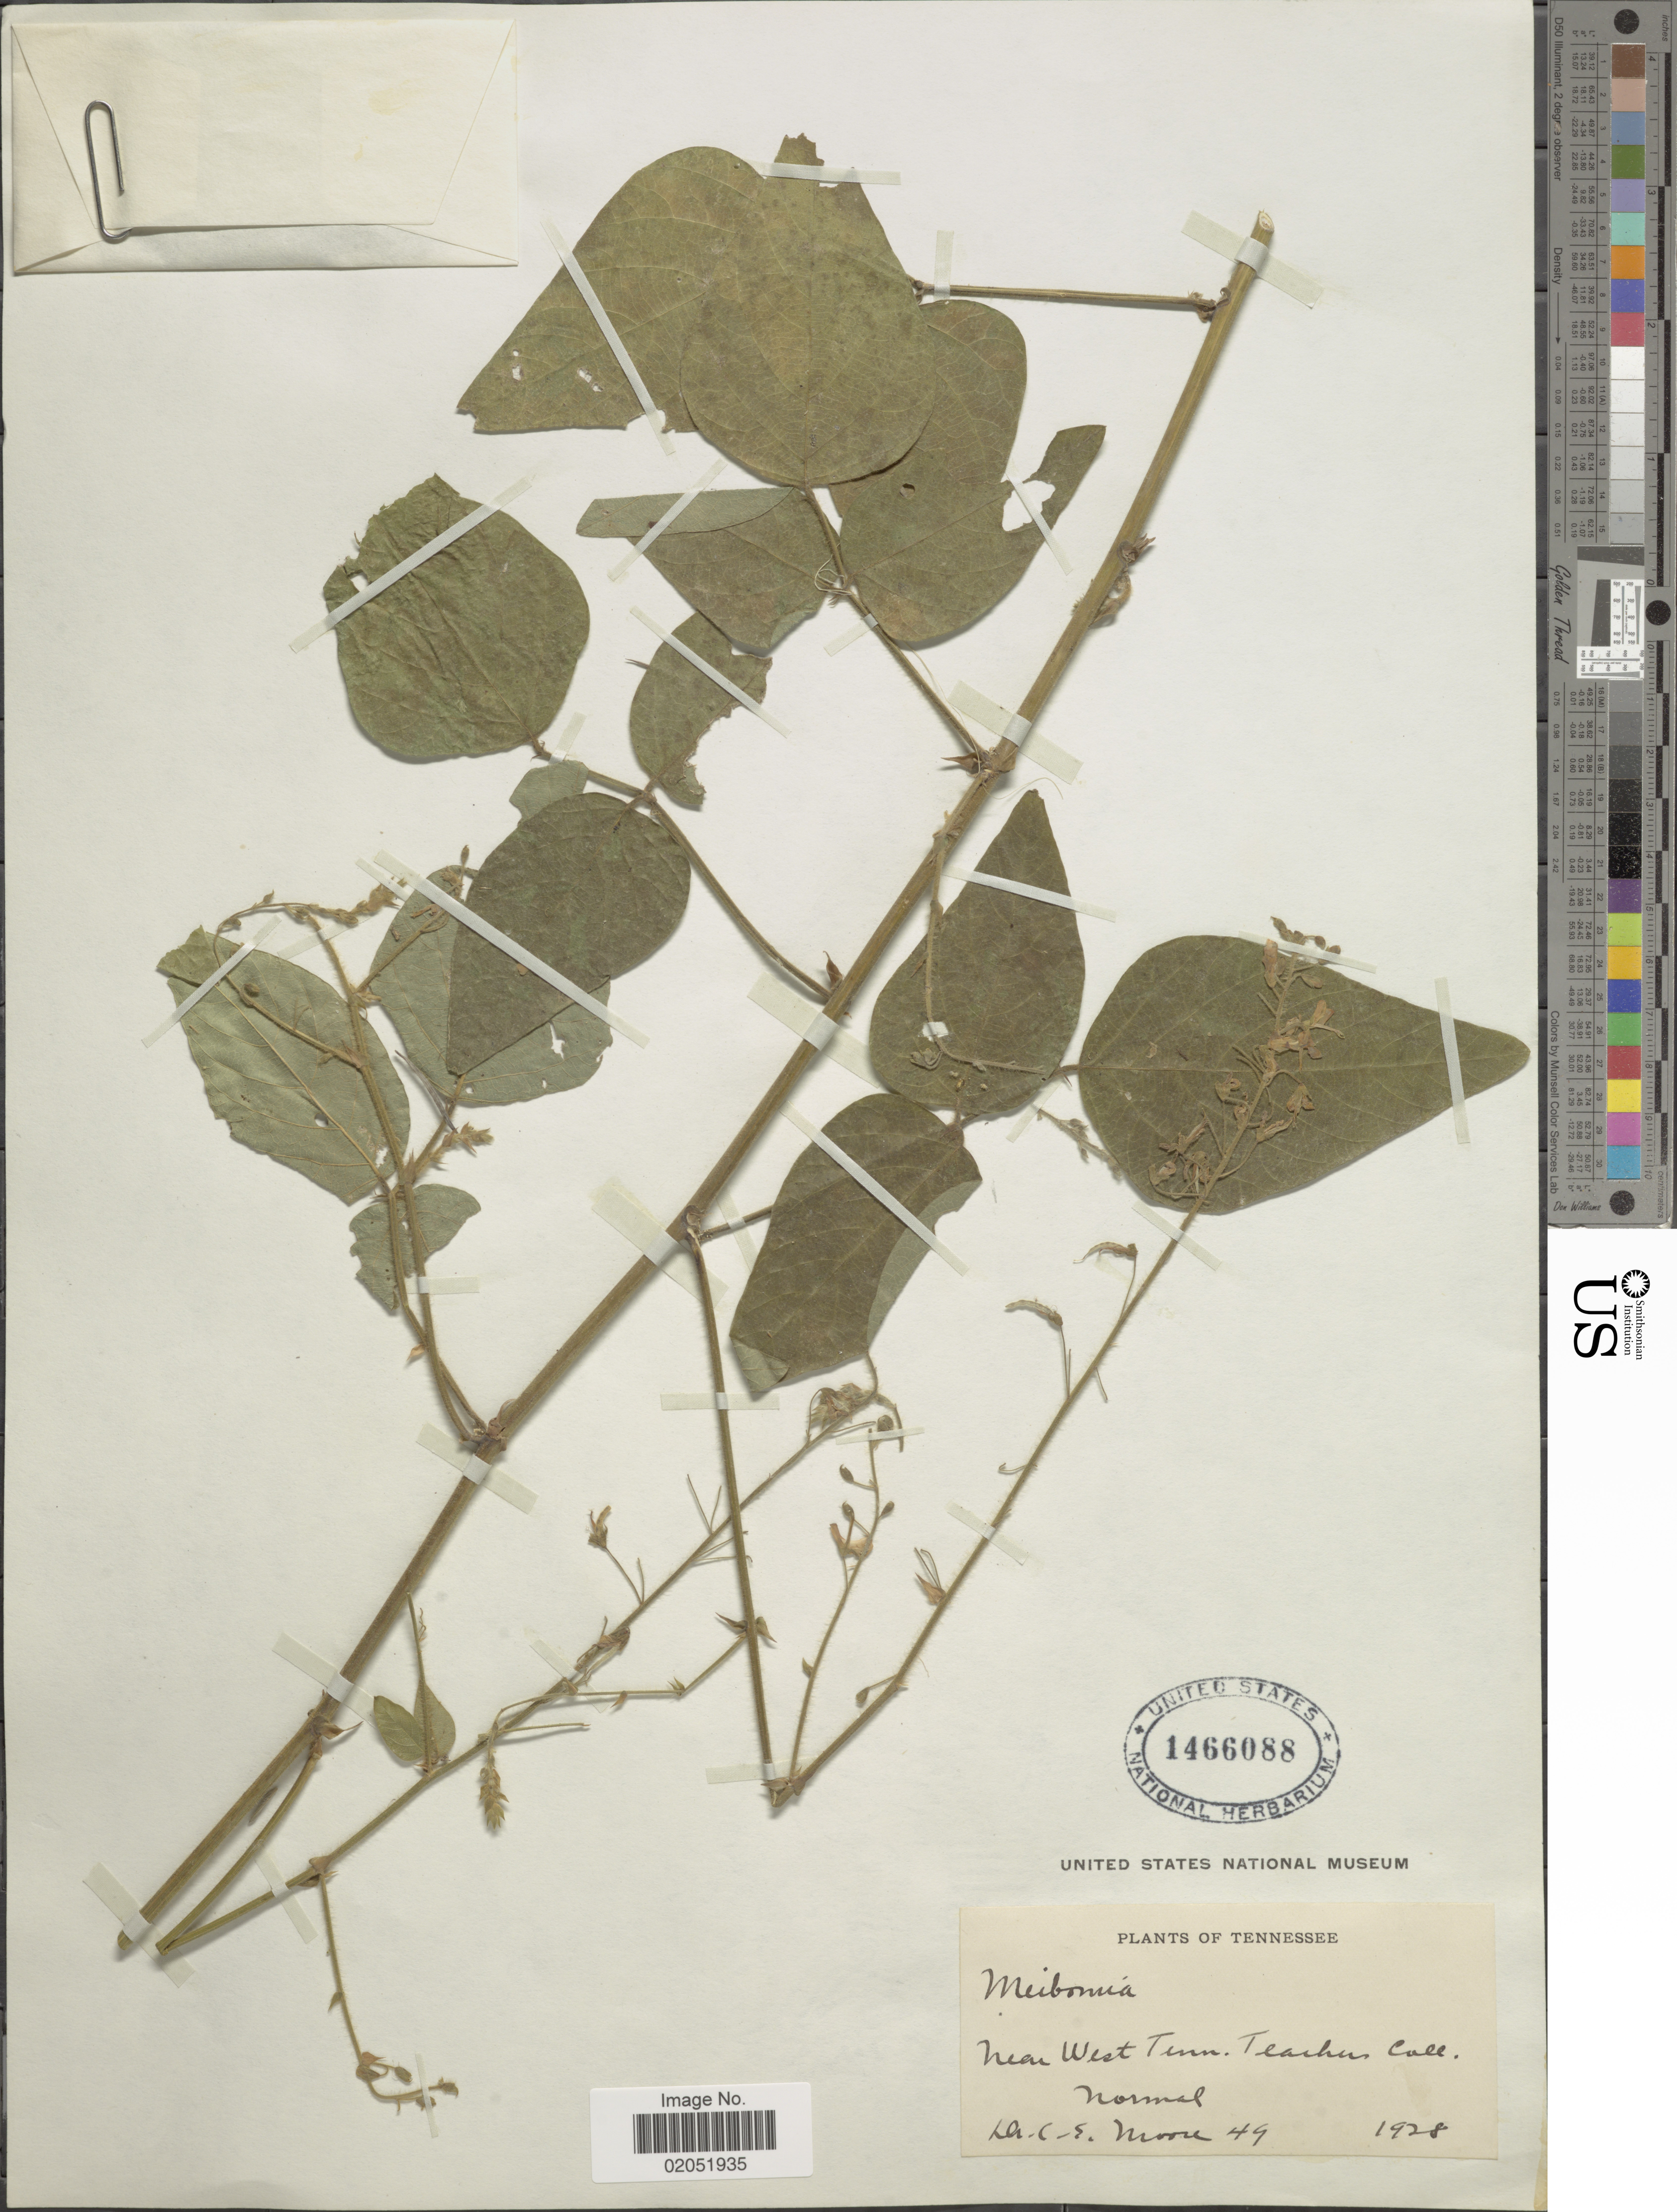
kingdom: Plantae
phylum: Tracheophyta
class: Magnoliopsida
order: Fabales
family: Fabaceae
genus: Desmodium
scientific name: Desmodium sp.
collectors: C. Moore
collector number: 49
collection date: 1928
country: United States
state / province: Tennessee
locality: Tennsessee, Near West Tenn. Teachers Coll. Normal.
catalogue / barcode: US 1466088